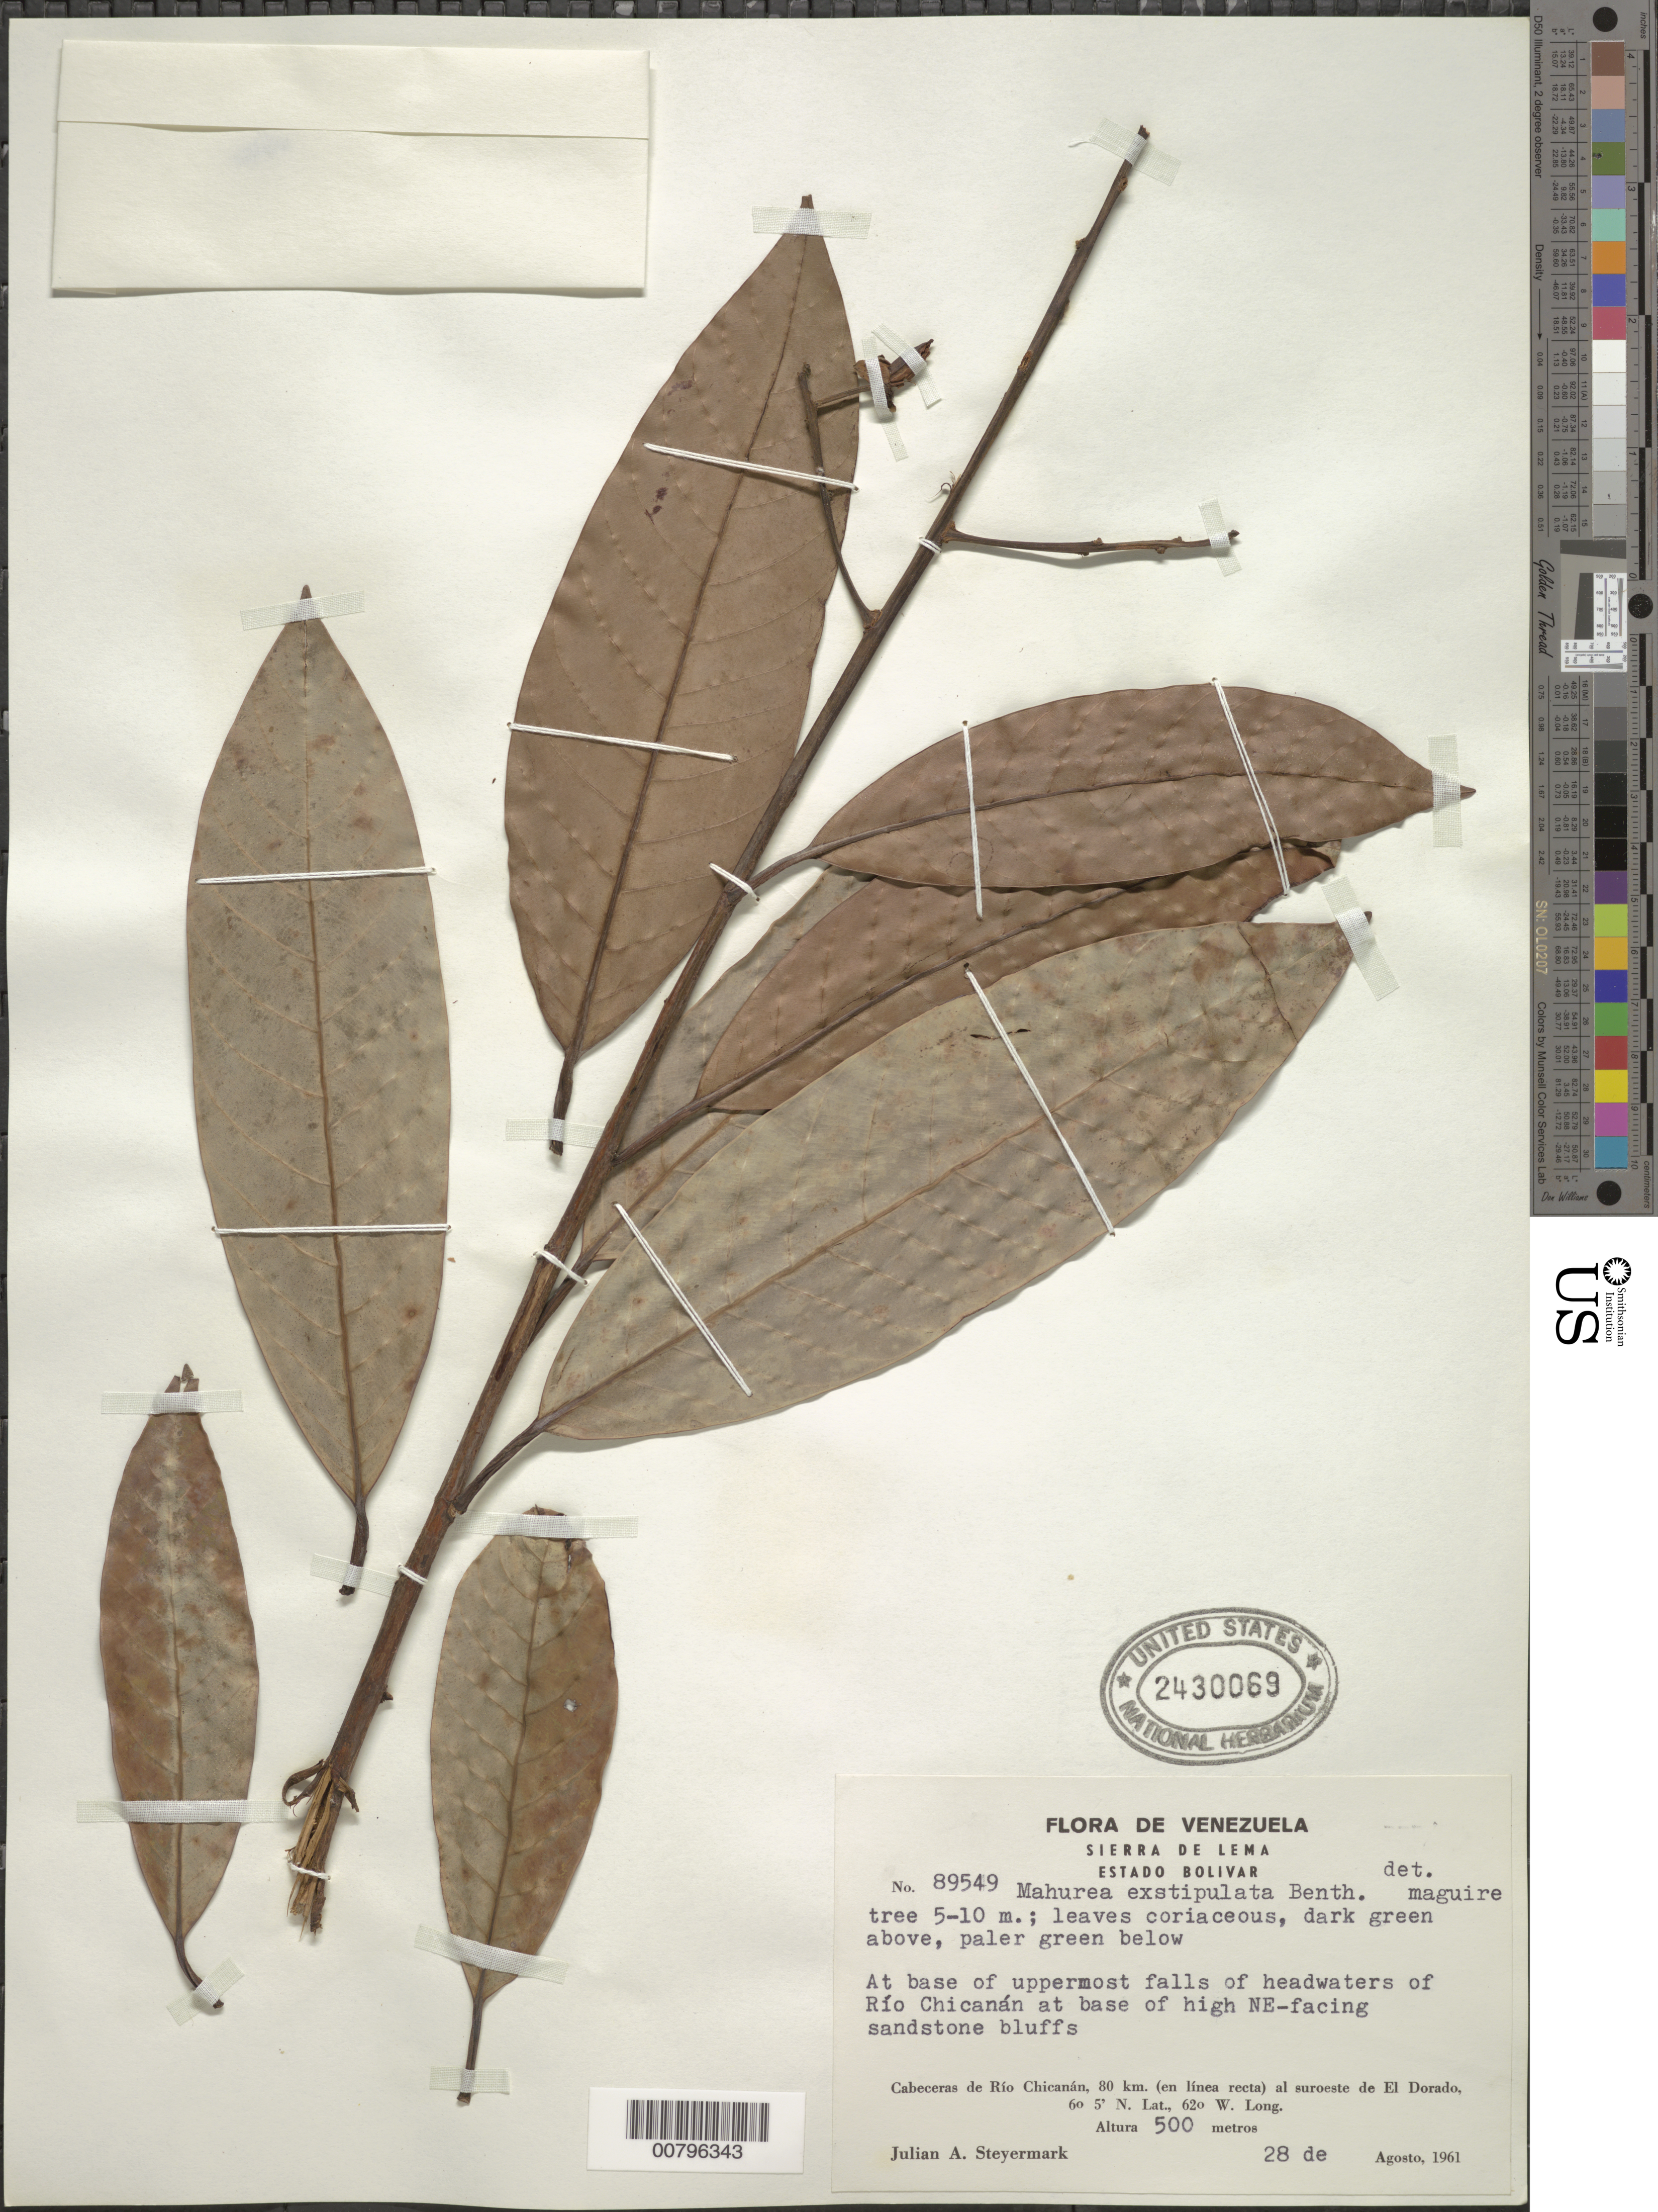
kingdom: Plantae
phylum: Tracheophyta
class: Magnoliopsida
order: Malpighiales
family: Calophyllaceae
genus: Mahurea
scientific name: Mahurea exstipulata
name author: Benth.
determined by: Maguire, Bassett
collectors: J. Steyermark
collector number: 89549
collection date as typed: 28-Aug-61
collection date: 1961-08-28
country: Venezuela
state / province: Bolívar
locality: Sierra de Lema, Cabeceras de Río Chicanán, 80 km in straight line to SW of El Dorado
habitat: Base of uppermost waterfall of headwaters of Rio Chicanan at base of high NE-facing sandstone bluffs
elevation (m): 500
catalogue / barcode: US 2430069